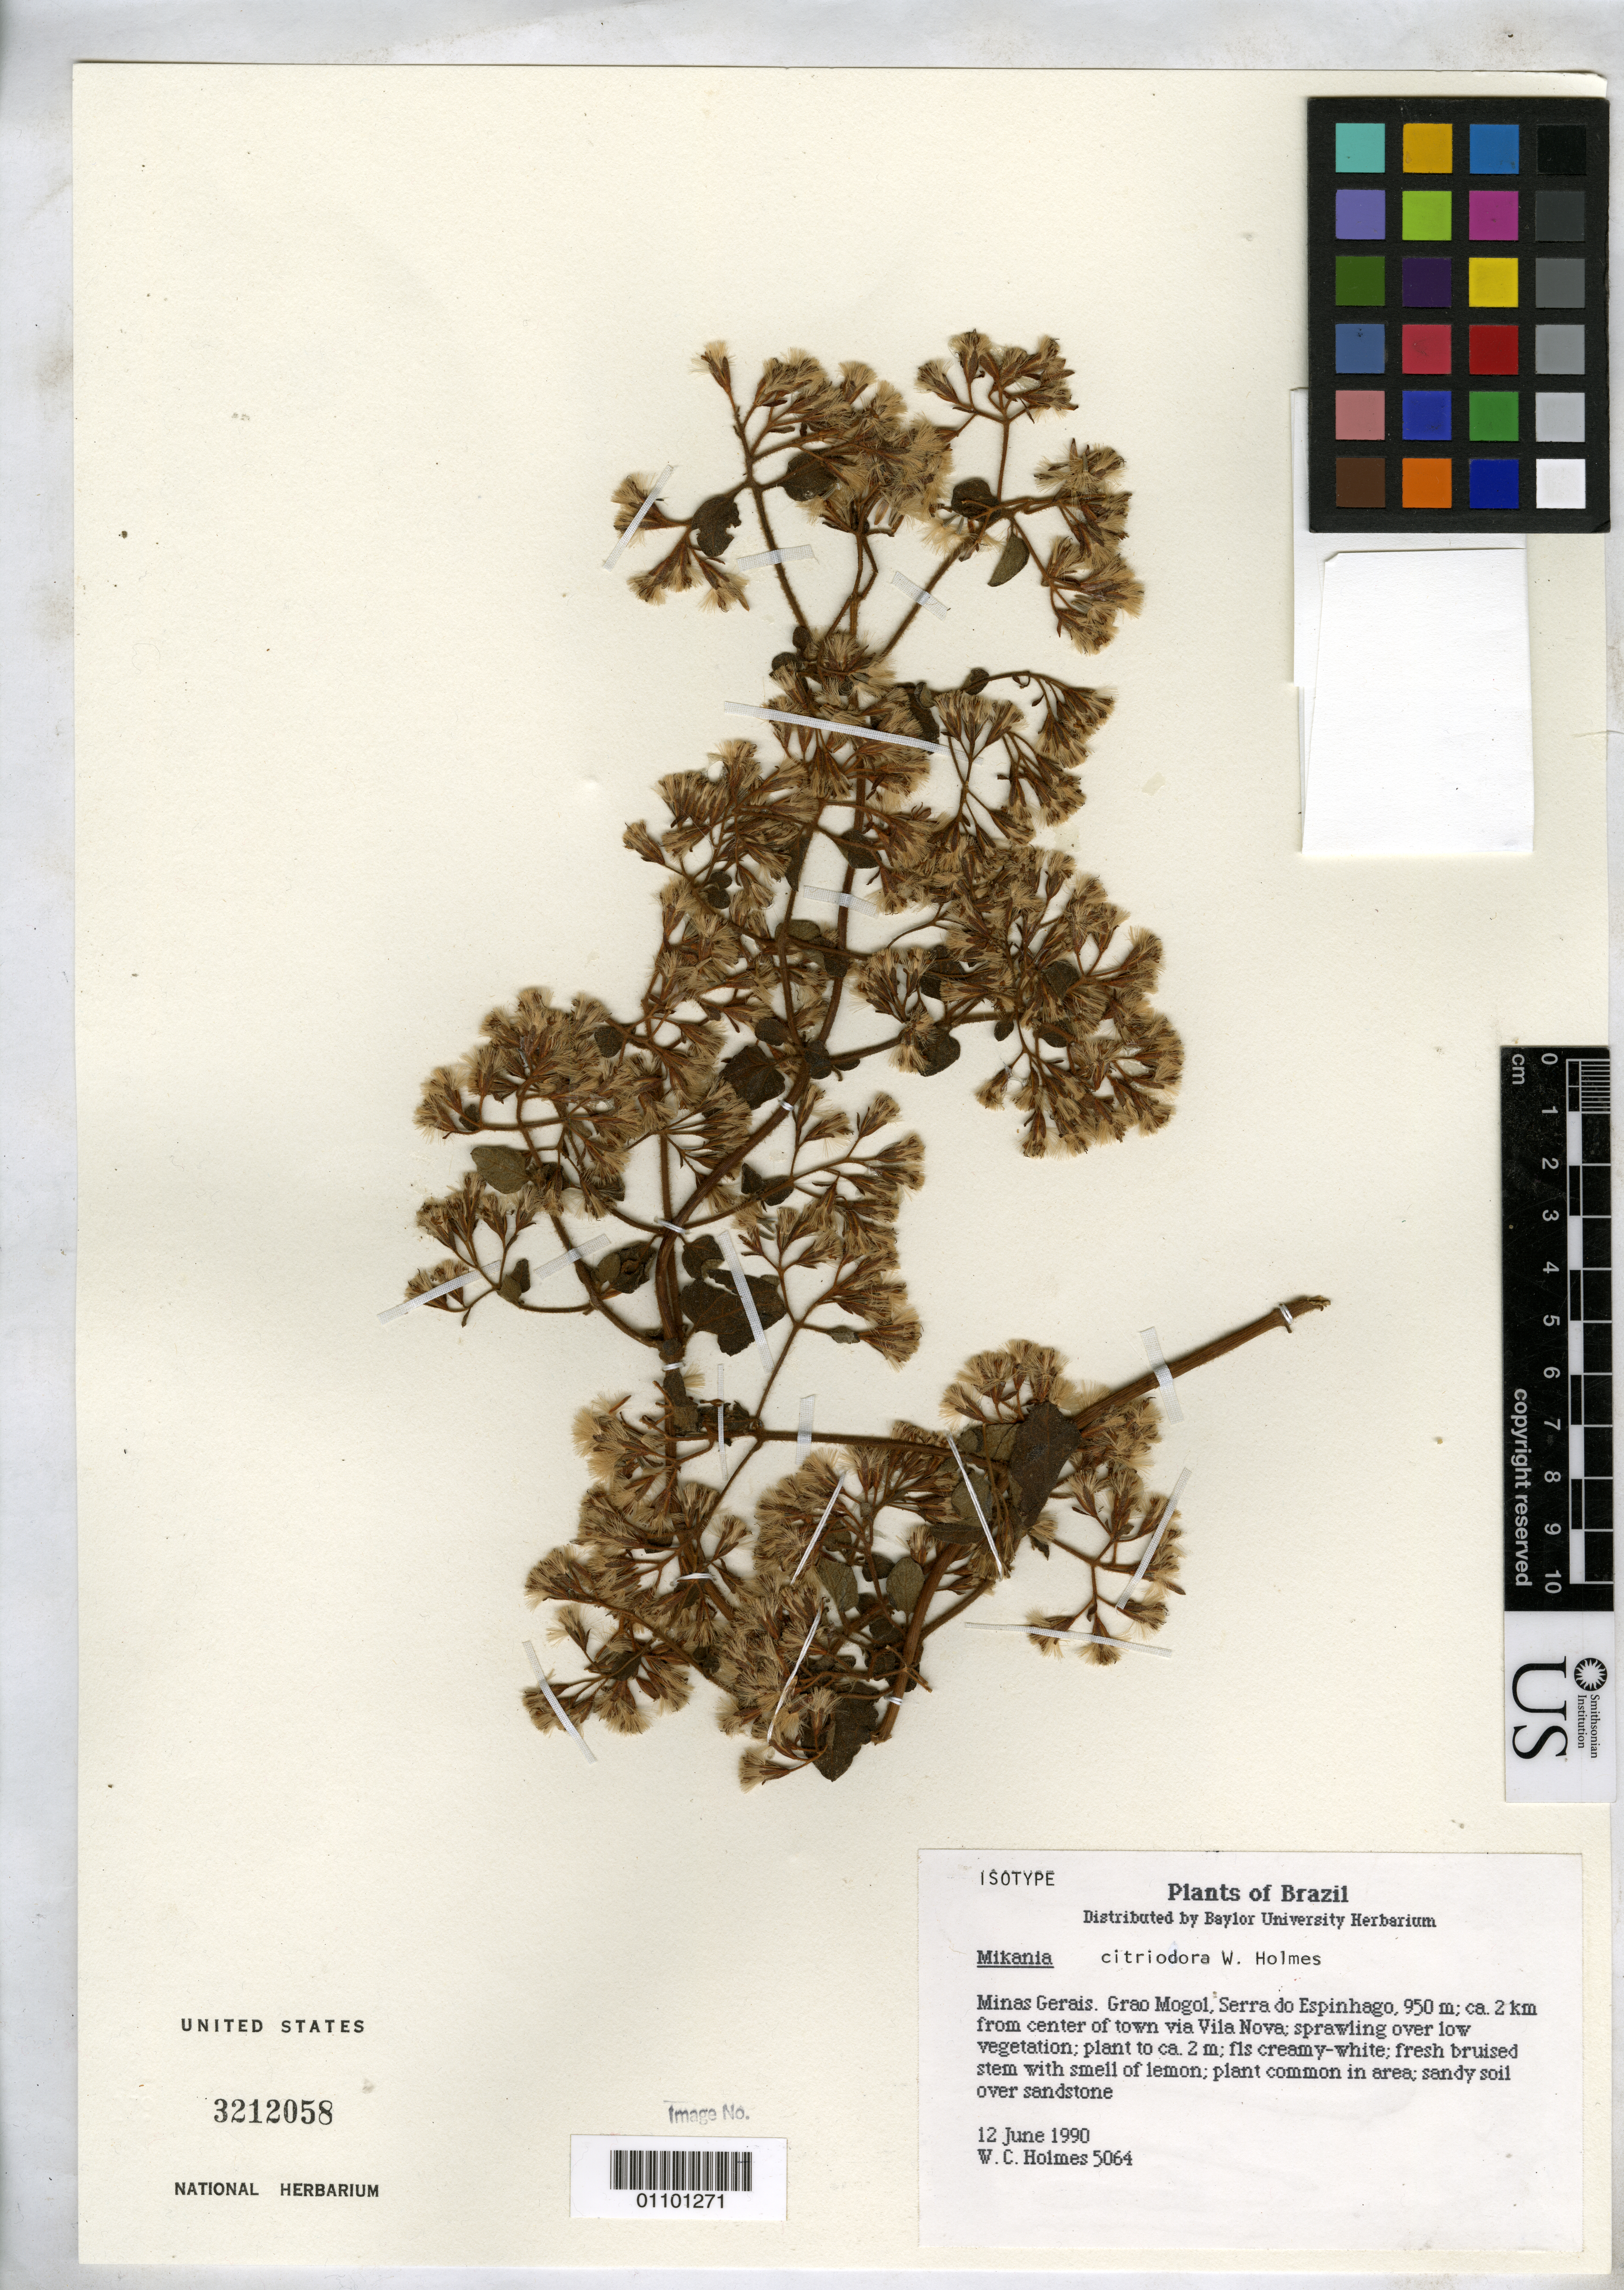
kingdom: Plantae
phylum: Tracheophyta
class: Magnoliopsida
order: Asterales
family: Asteraceae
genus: Mikania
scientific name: Mikania citriodora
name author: W.C. Holmes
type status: Isotype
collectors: W. C. Holmes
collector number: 5064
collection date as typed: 12 Jun 1990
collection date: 1990-06-12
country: Brazil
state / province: Minas Gerais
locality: Grão-Mogol. Serra do Espinhago. 950m; ca. 2km from center of town via Vila Nova.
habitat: Sandy soil over sanstone.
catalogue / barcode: US 3212058